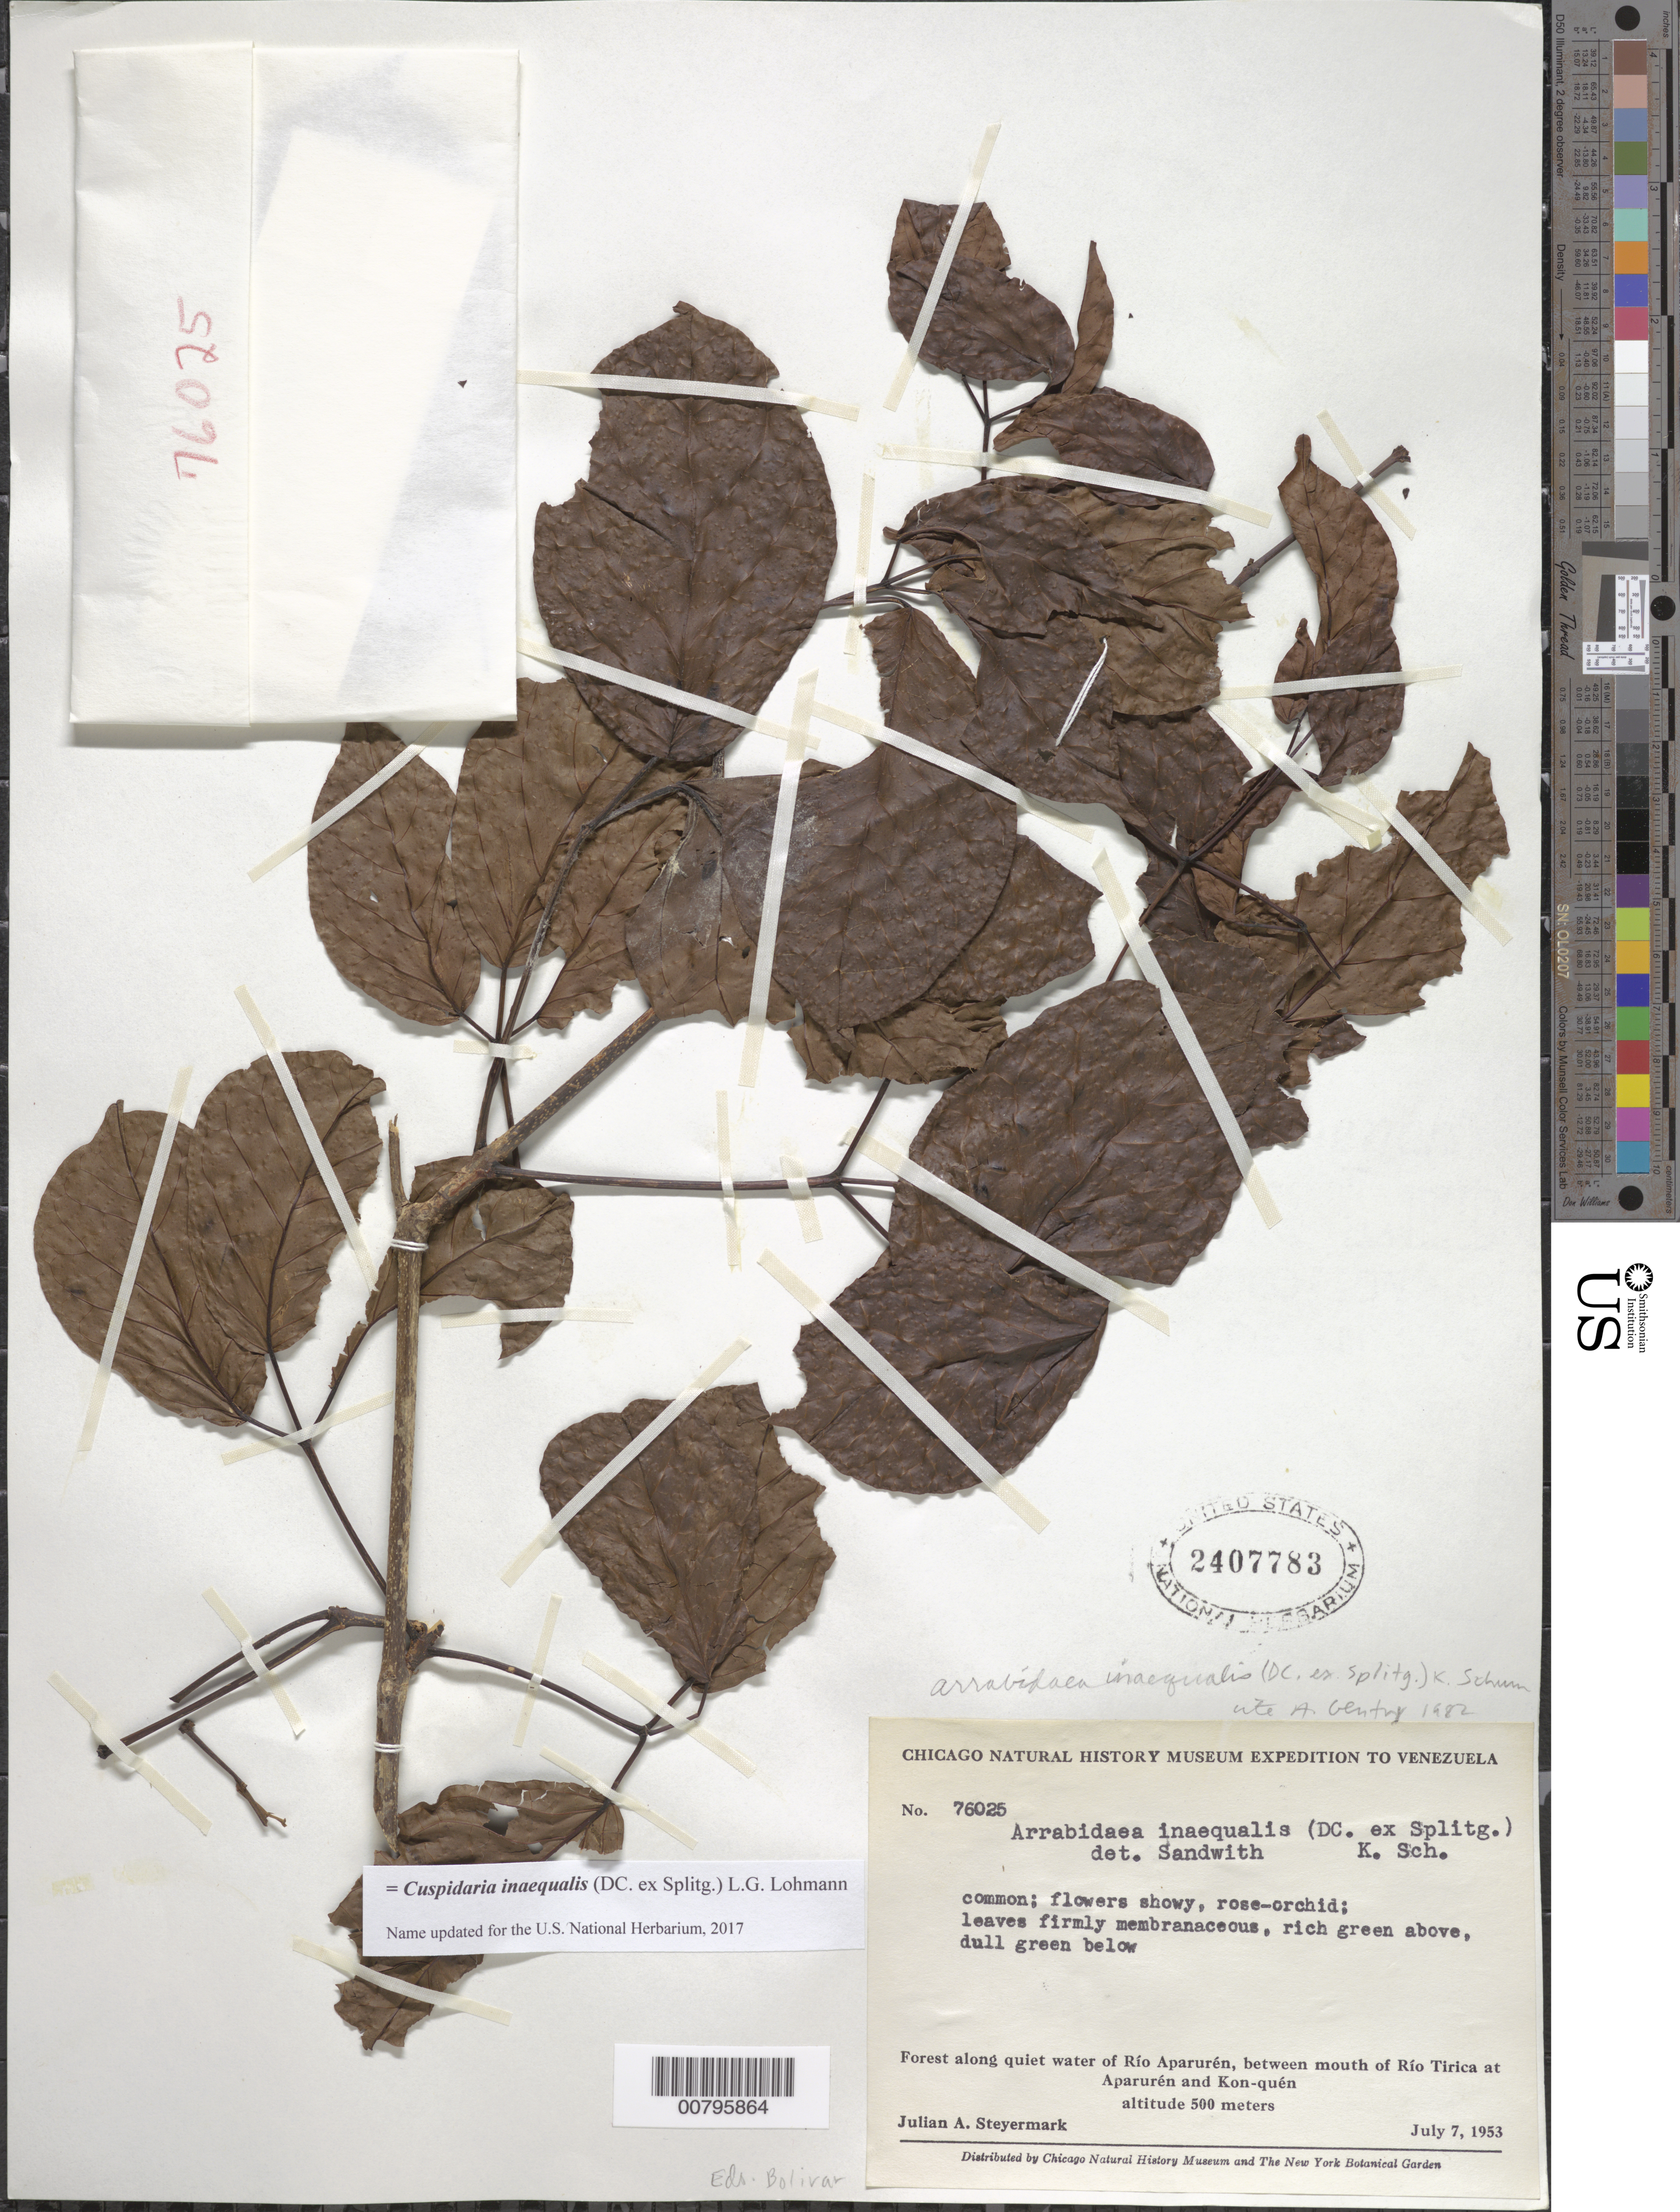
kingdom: Plantae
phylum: Tracheophyta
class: Magnoliopsida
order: Lamiales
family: Bignoniaceae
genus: Cuspidaria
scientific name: Cuspidaria inaequalis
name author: (Splitg.) L.G. Lohmann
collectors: J. Steyermark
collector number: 76025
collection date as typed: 7-Jul-53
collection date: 1953-07-07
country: Venezuela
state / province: Bolívar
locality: Chimantá Massif, Río Aparurén, between mouth of Río Aparurén and Kon-quén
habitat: Forest along river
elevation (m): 500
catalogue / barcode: US 2407783